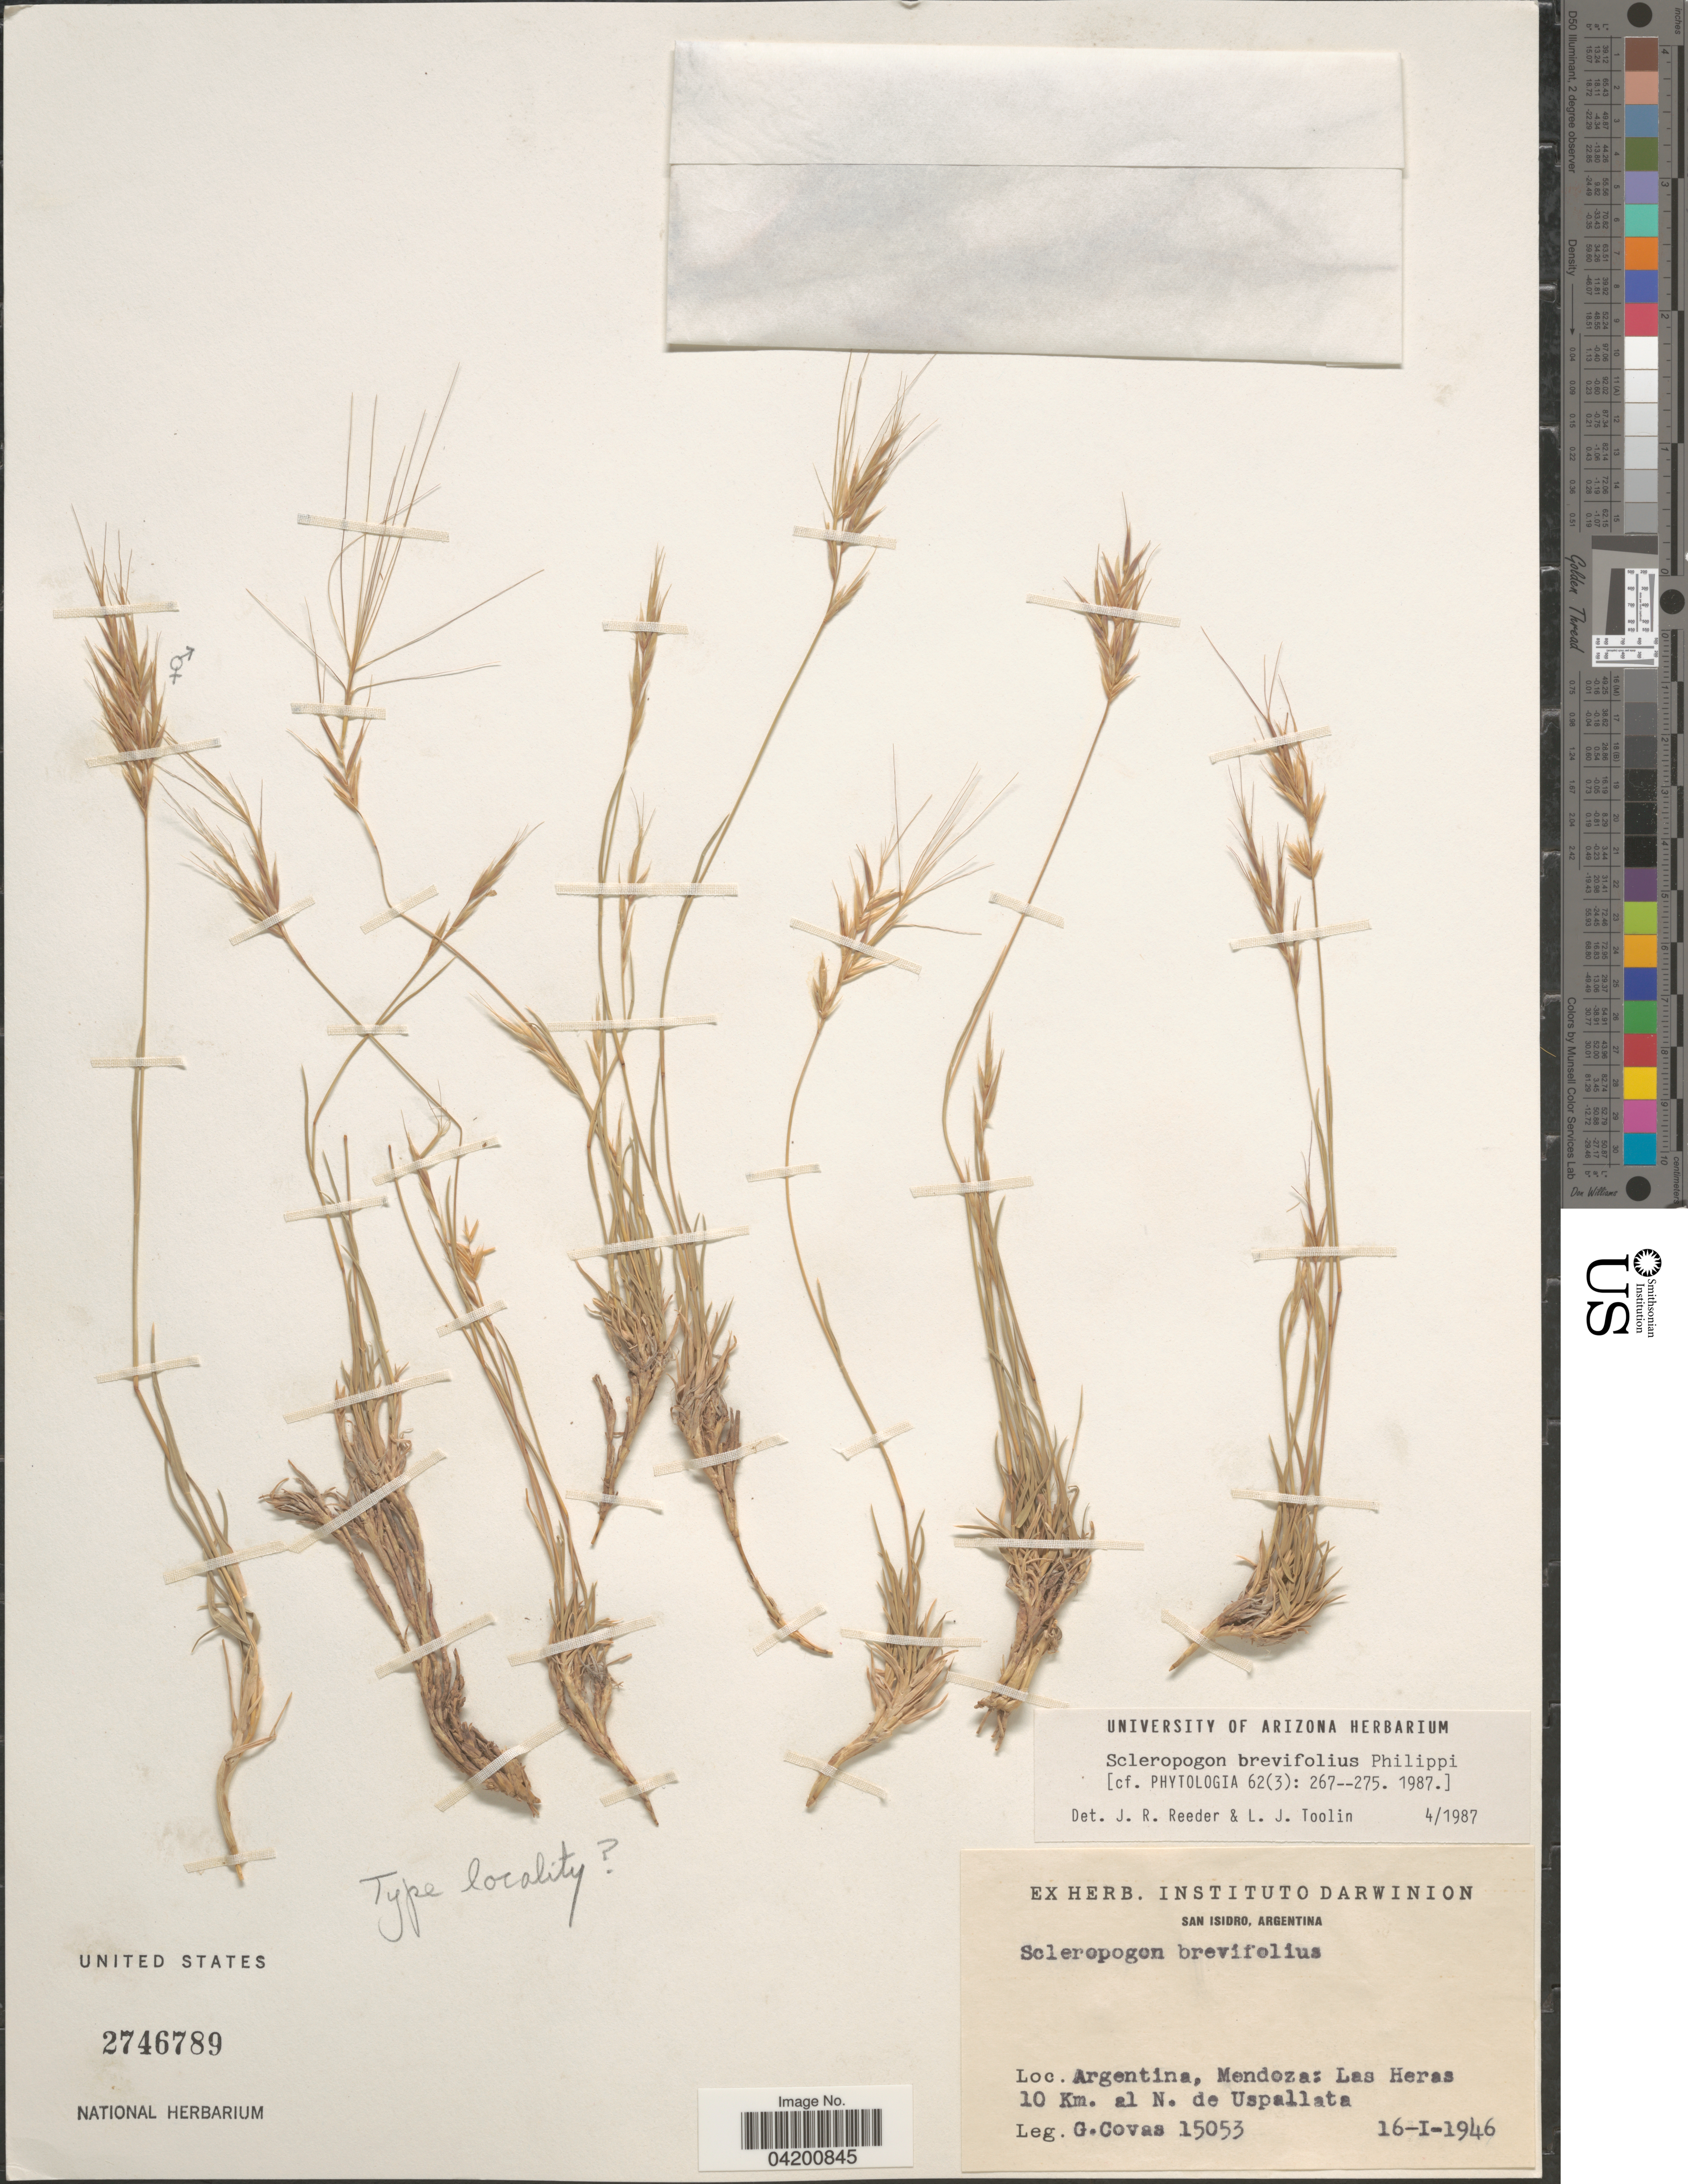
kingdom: Plantae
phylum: Tracheophyta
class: Liliopsida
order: Poales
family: Poaceae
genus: Scleropogon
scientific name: Scleropogon brevifolius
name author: Phil.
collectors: G. Covas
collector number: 15053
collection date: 1946-01-16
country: Argentina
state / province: Mendoza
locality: Las Heras 10 Km. al N. de Uspallata.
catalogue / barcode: US 2746789